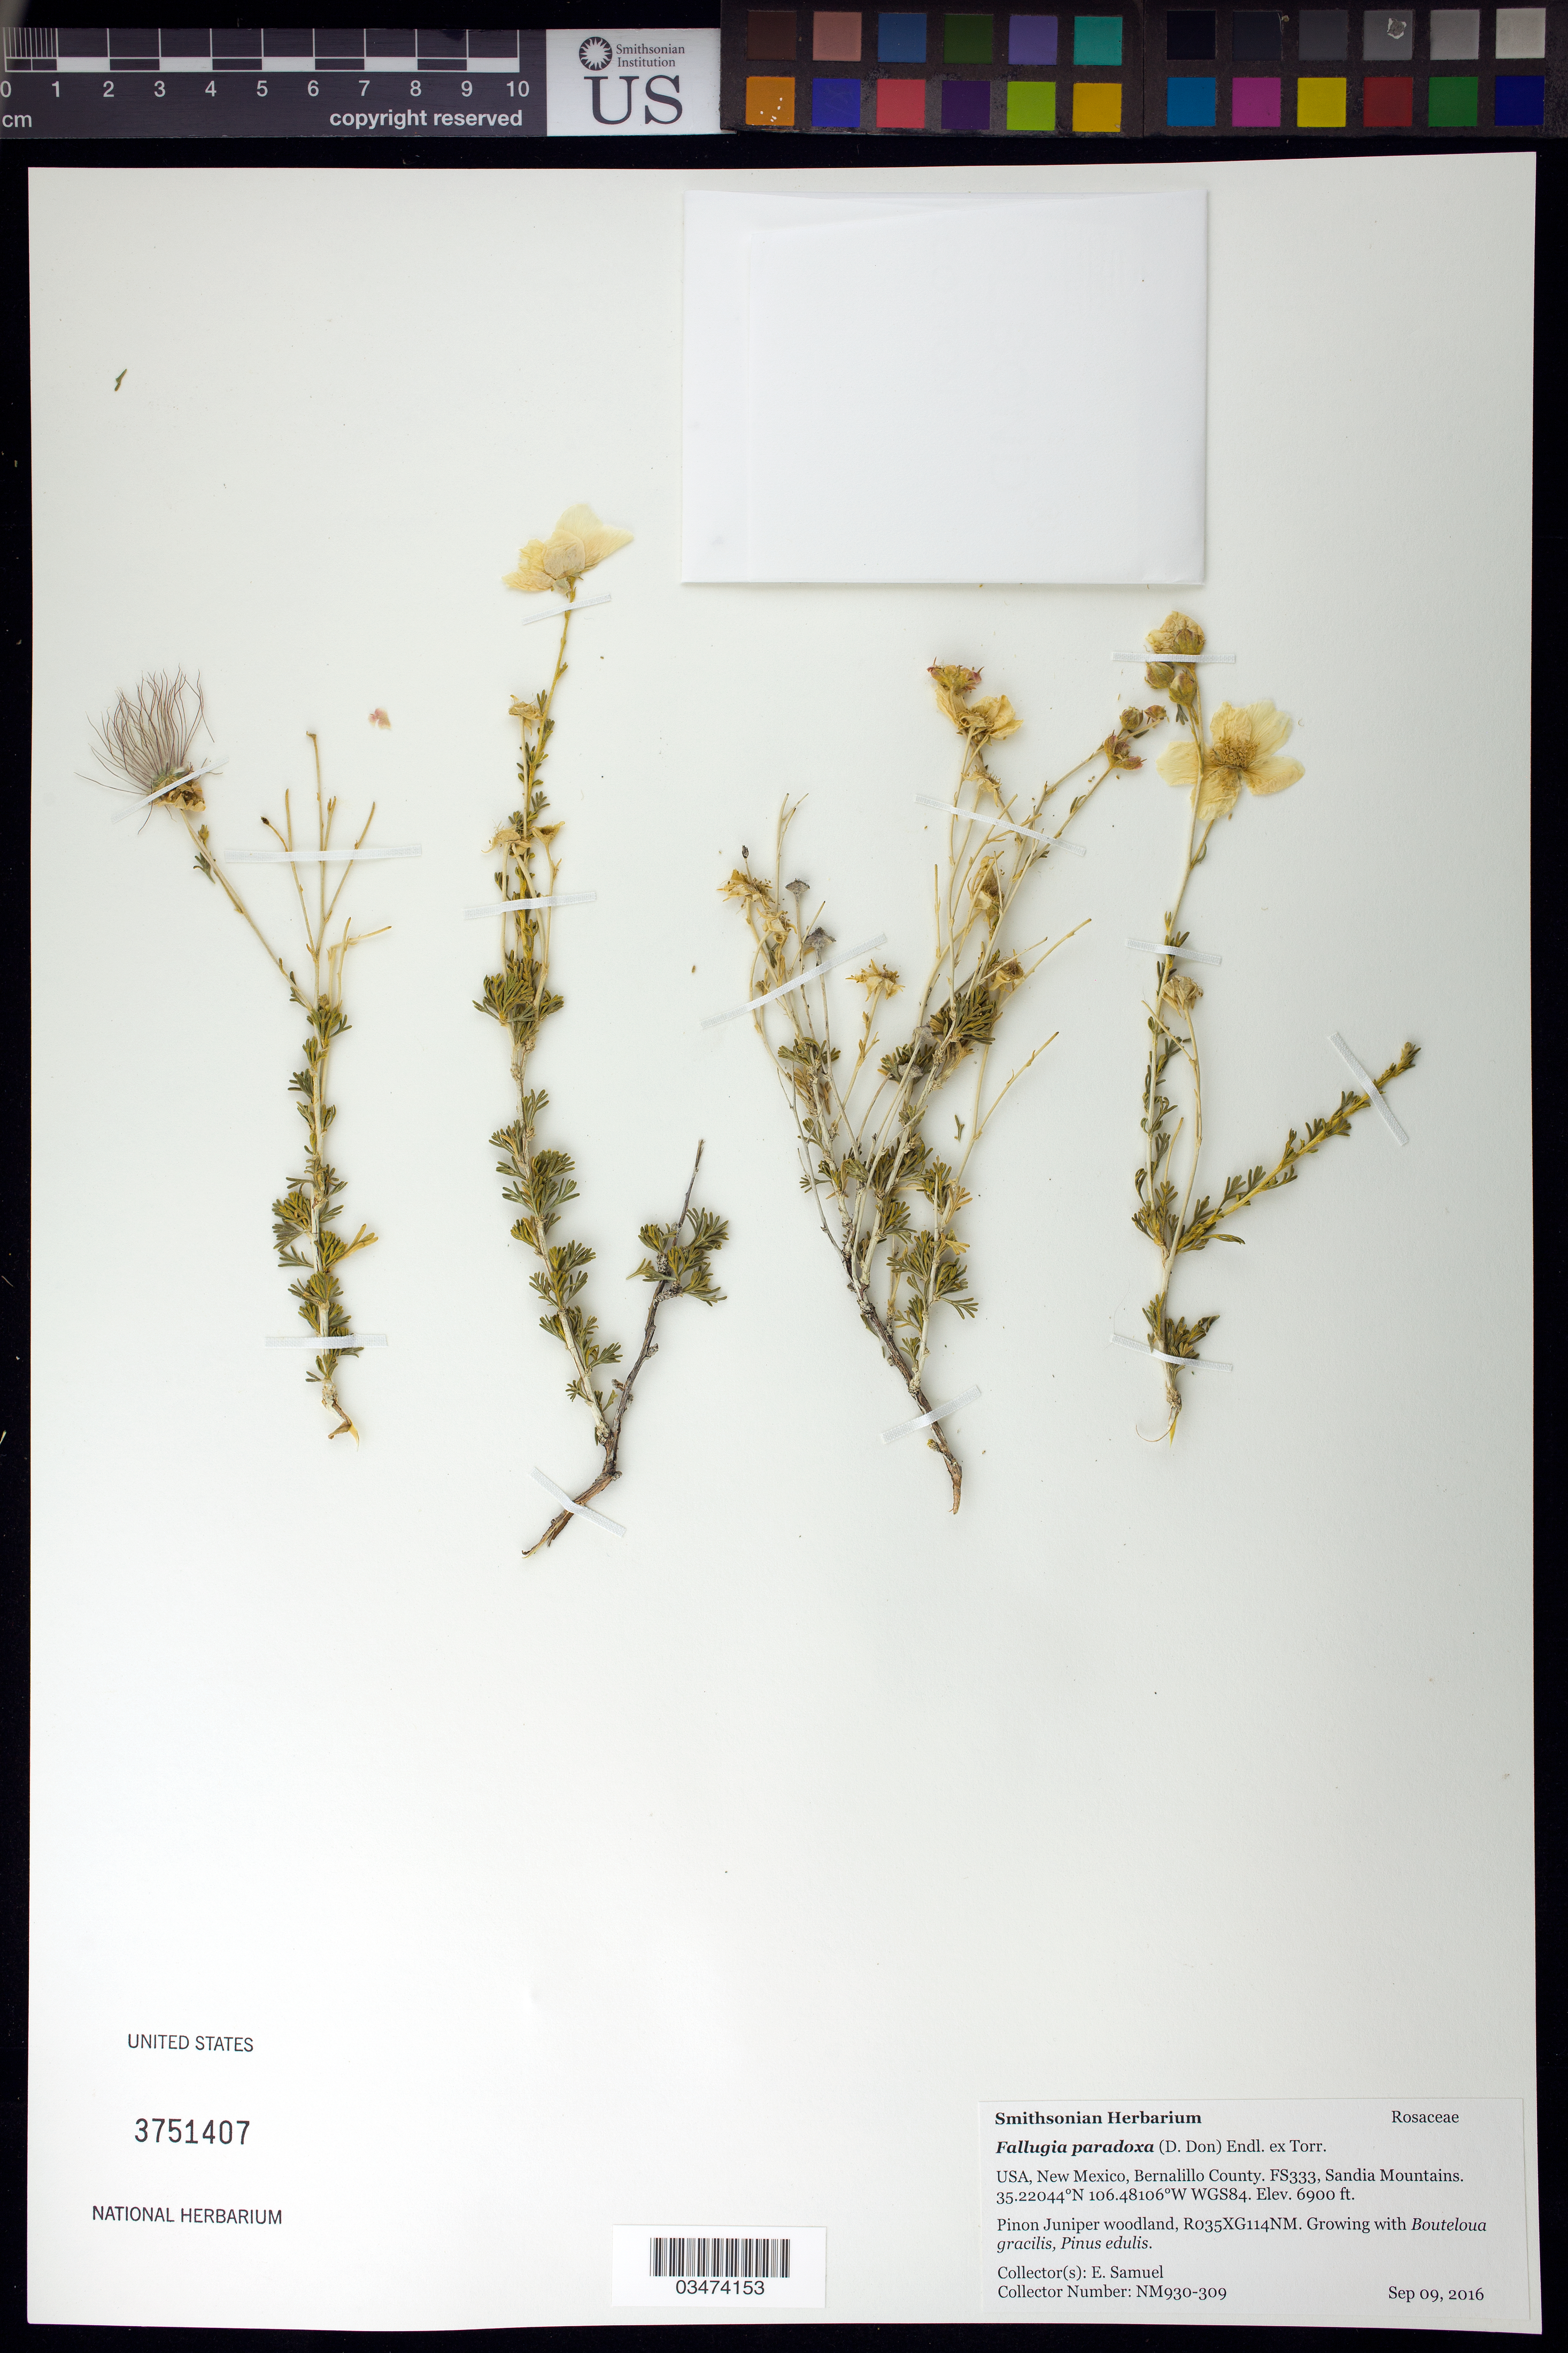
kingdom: Plantae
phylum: Tracheophyta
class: Magnoliopsida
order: Rosales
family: Rosaceae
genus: Fallugia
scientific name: Fallugia paradoxa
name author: (D. Don ex Tilloch & T. Taylor) Endl. ex Torr.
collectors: E. Samuel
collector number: NM930-309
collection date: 2016-09-09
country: United States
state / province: New Mexico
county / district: Bernalillo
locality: Sandia Mountains.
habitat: Pinon Juniper woodland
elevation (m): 2103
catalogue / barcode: US 3751407